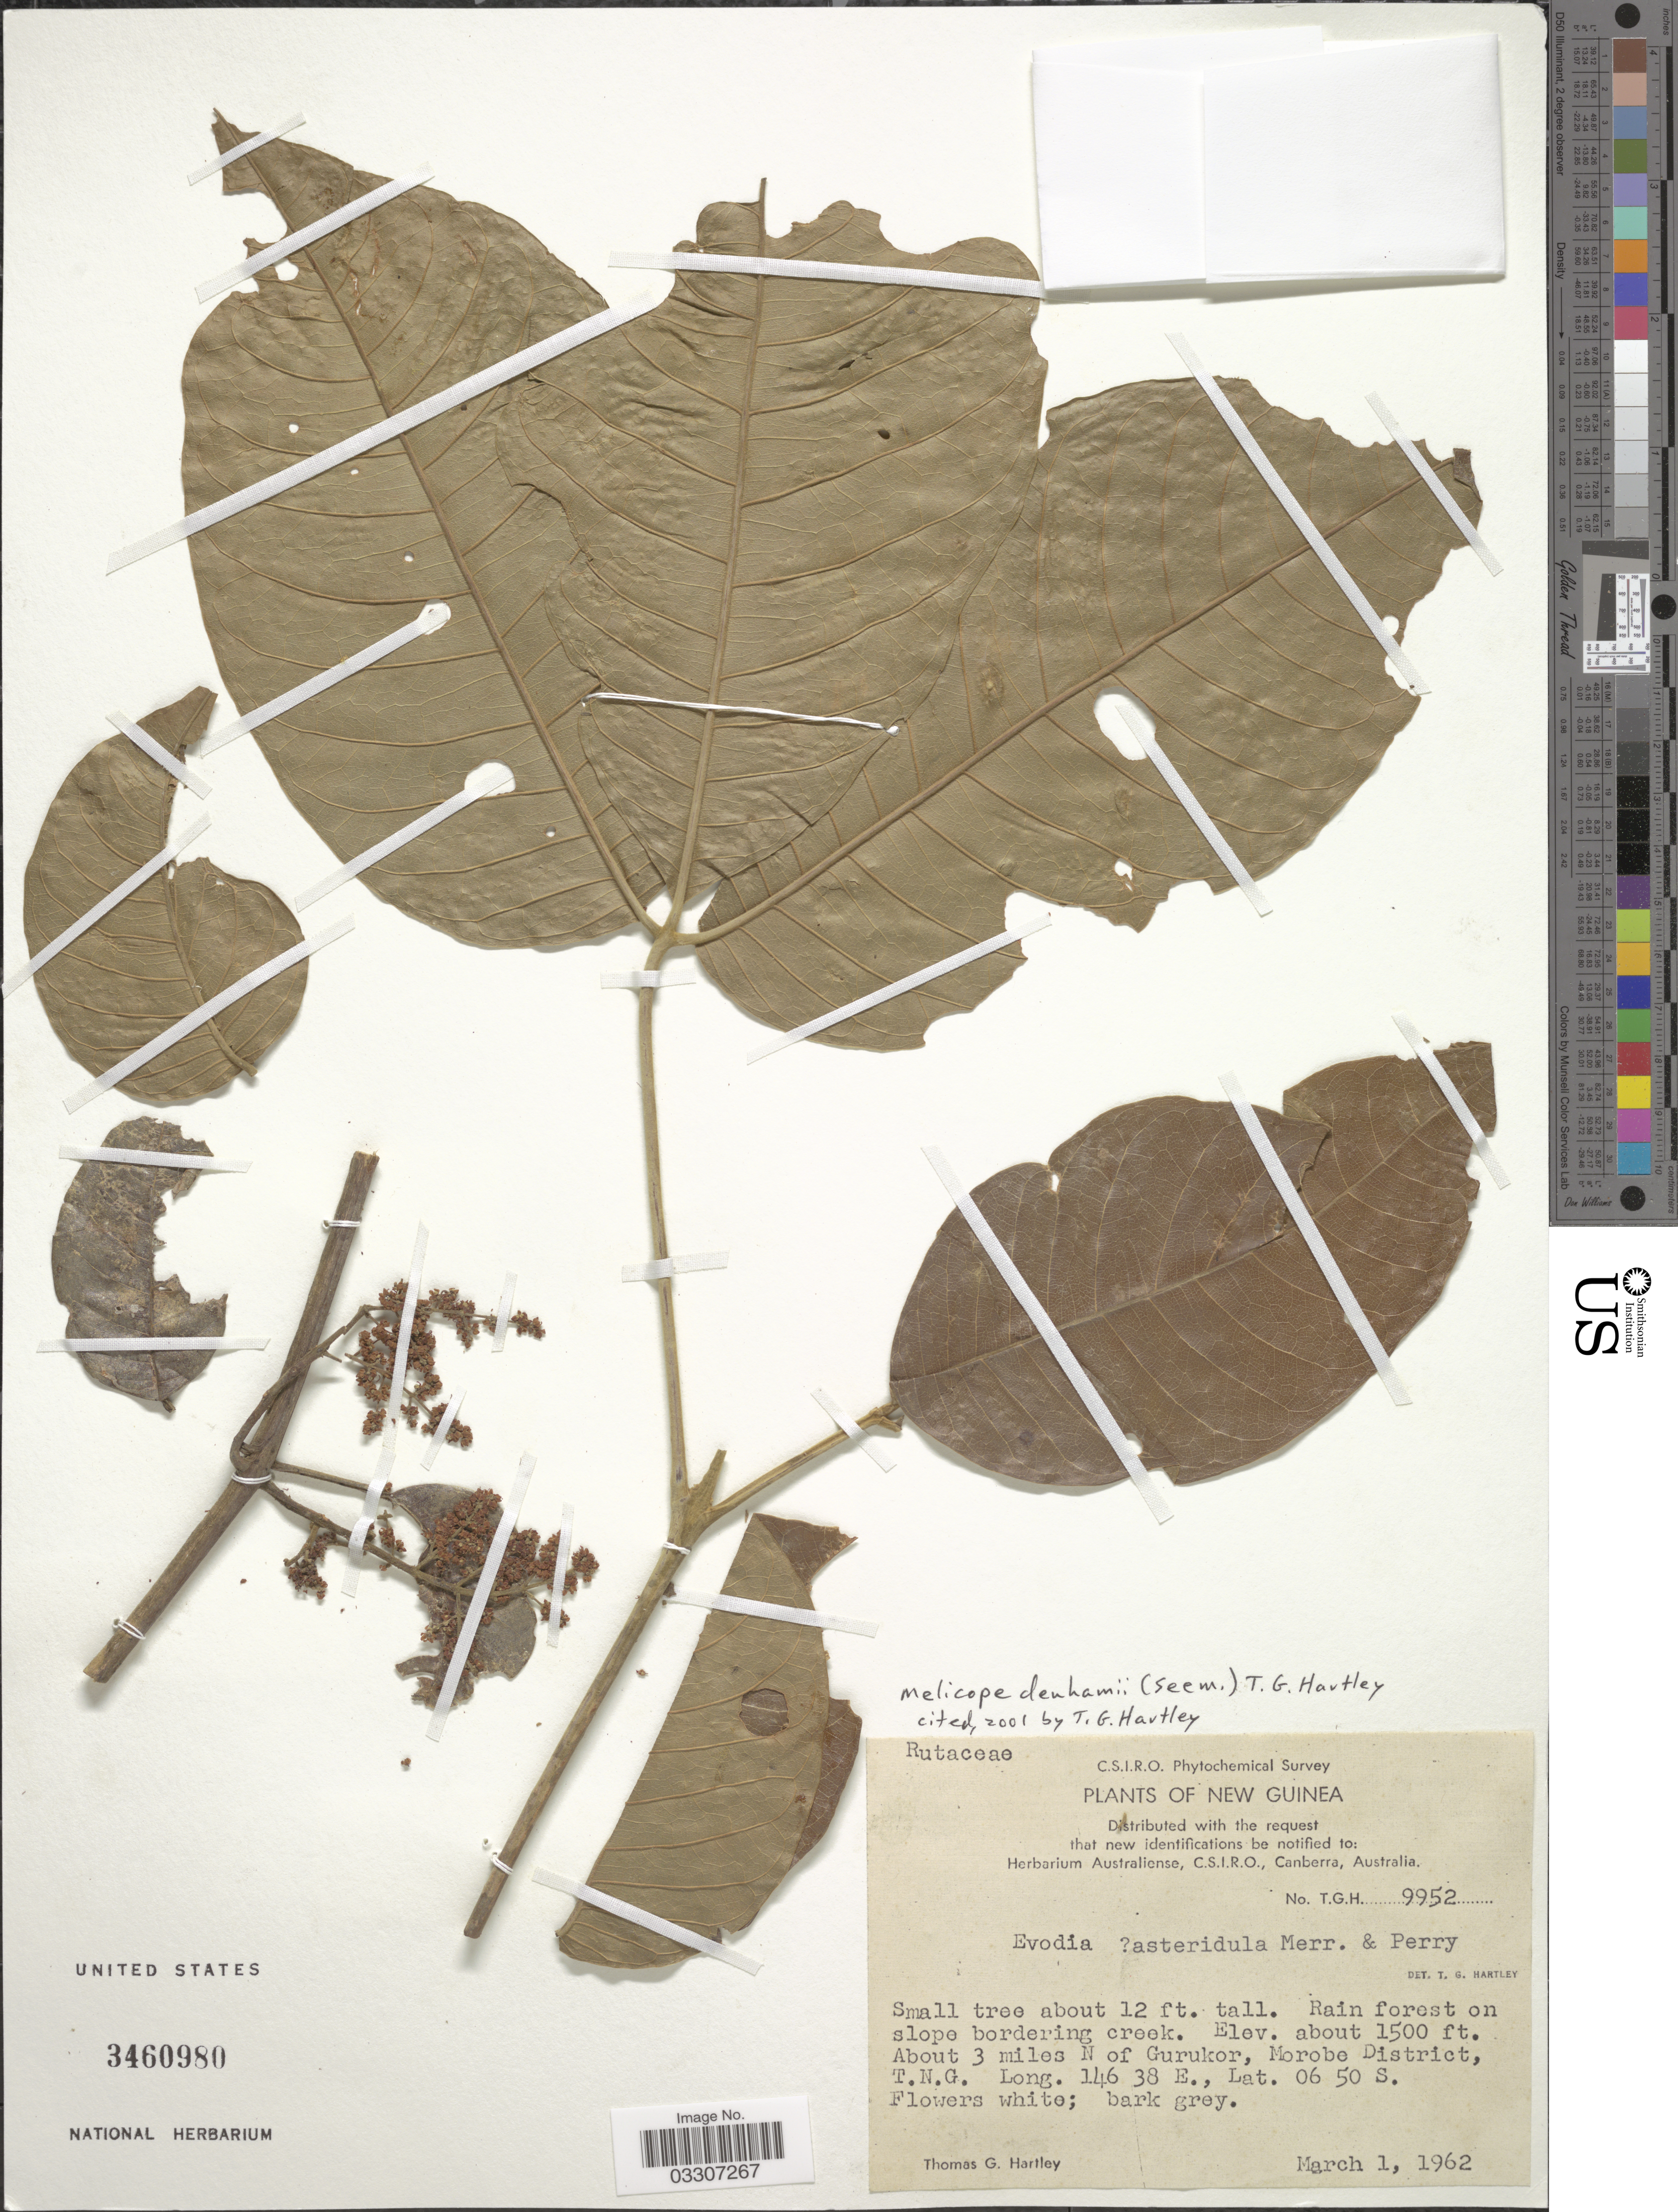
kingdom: Plantae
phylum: Tracheophyta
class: Magnoliopsida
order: Sapindales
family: Rutaceae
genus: Melicope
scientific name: Melicope denhamii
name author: (Seem.) T.G. Hartley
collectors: T. G. Hartley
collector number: T.G.H.9952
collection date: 1962-03-01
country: Papua New Guinea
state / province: Morobe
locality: New Guinea. About 3 miles N of Gurukor, Morobe District, T. N. G.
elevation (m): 457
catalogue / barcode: US 3460980